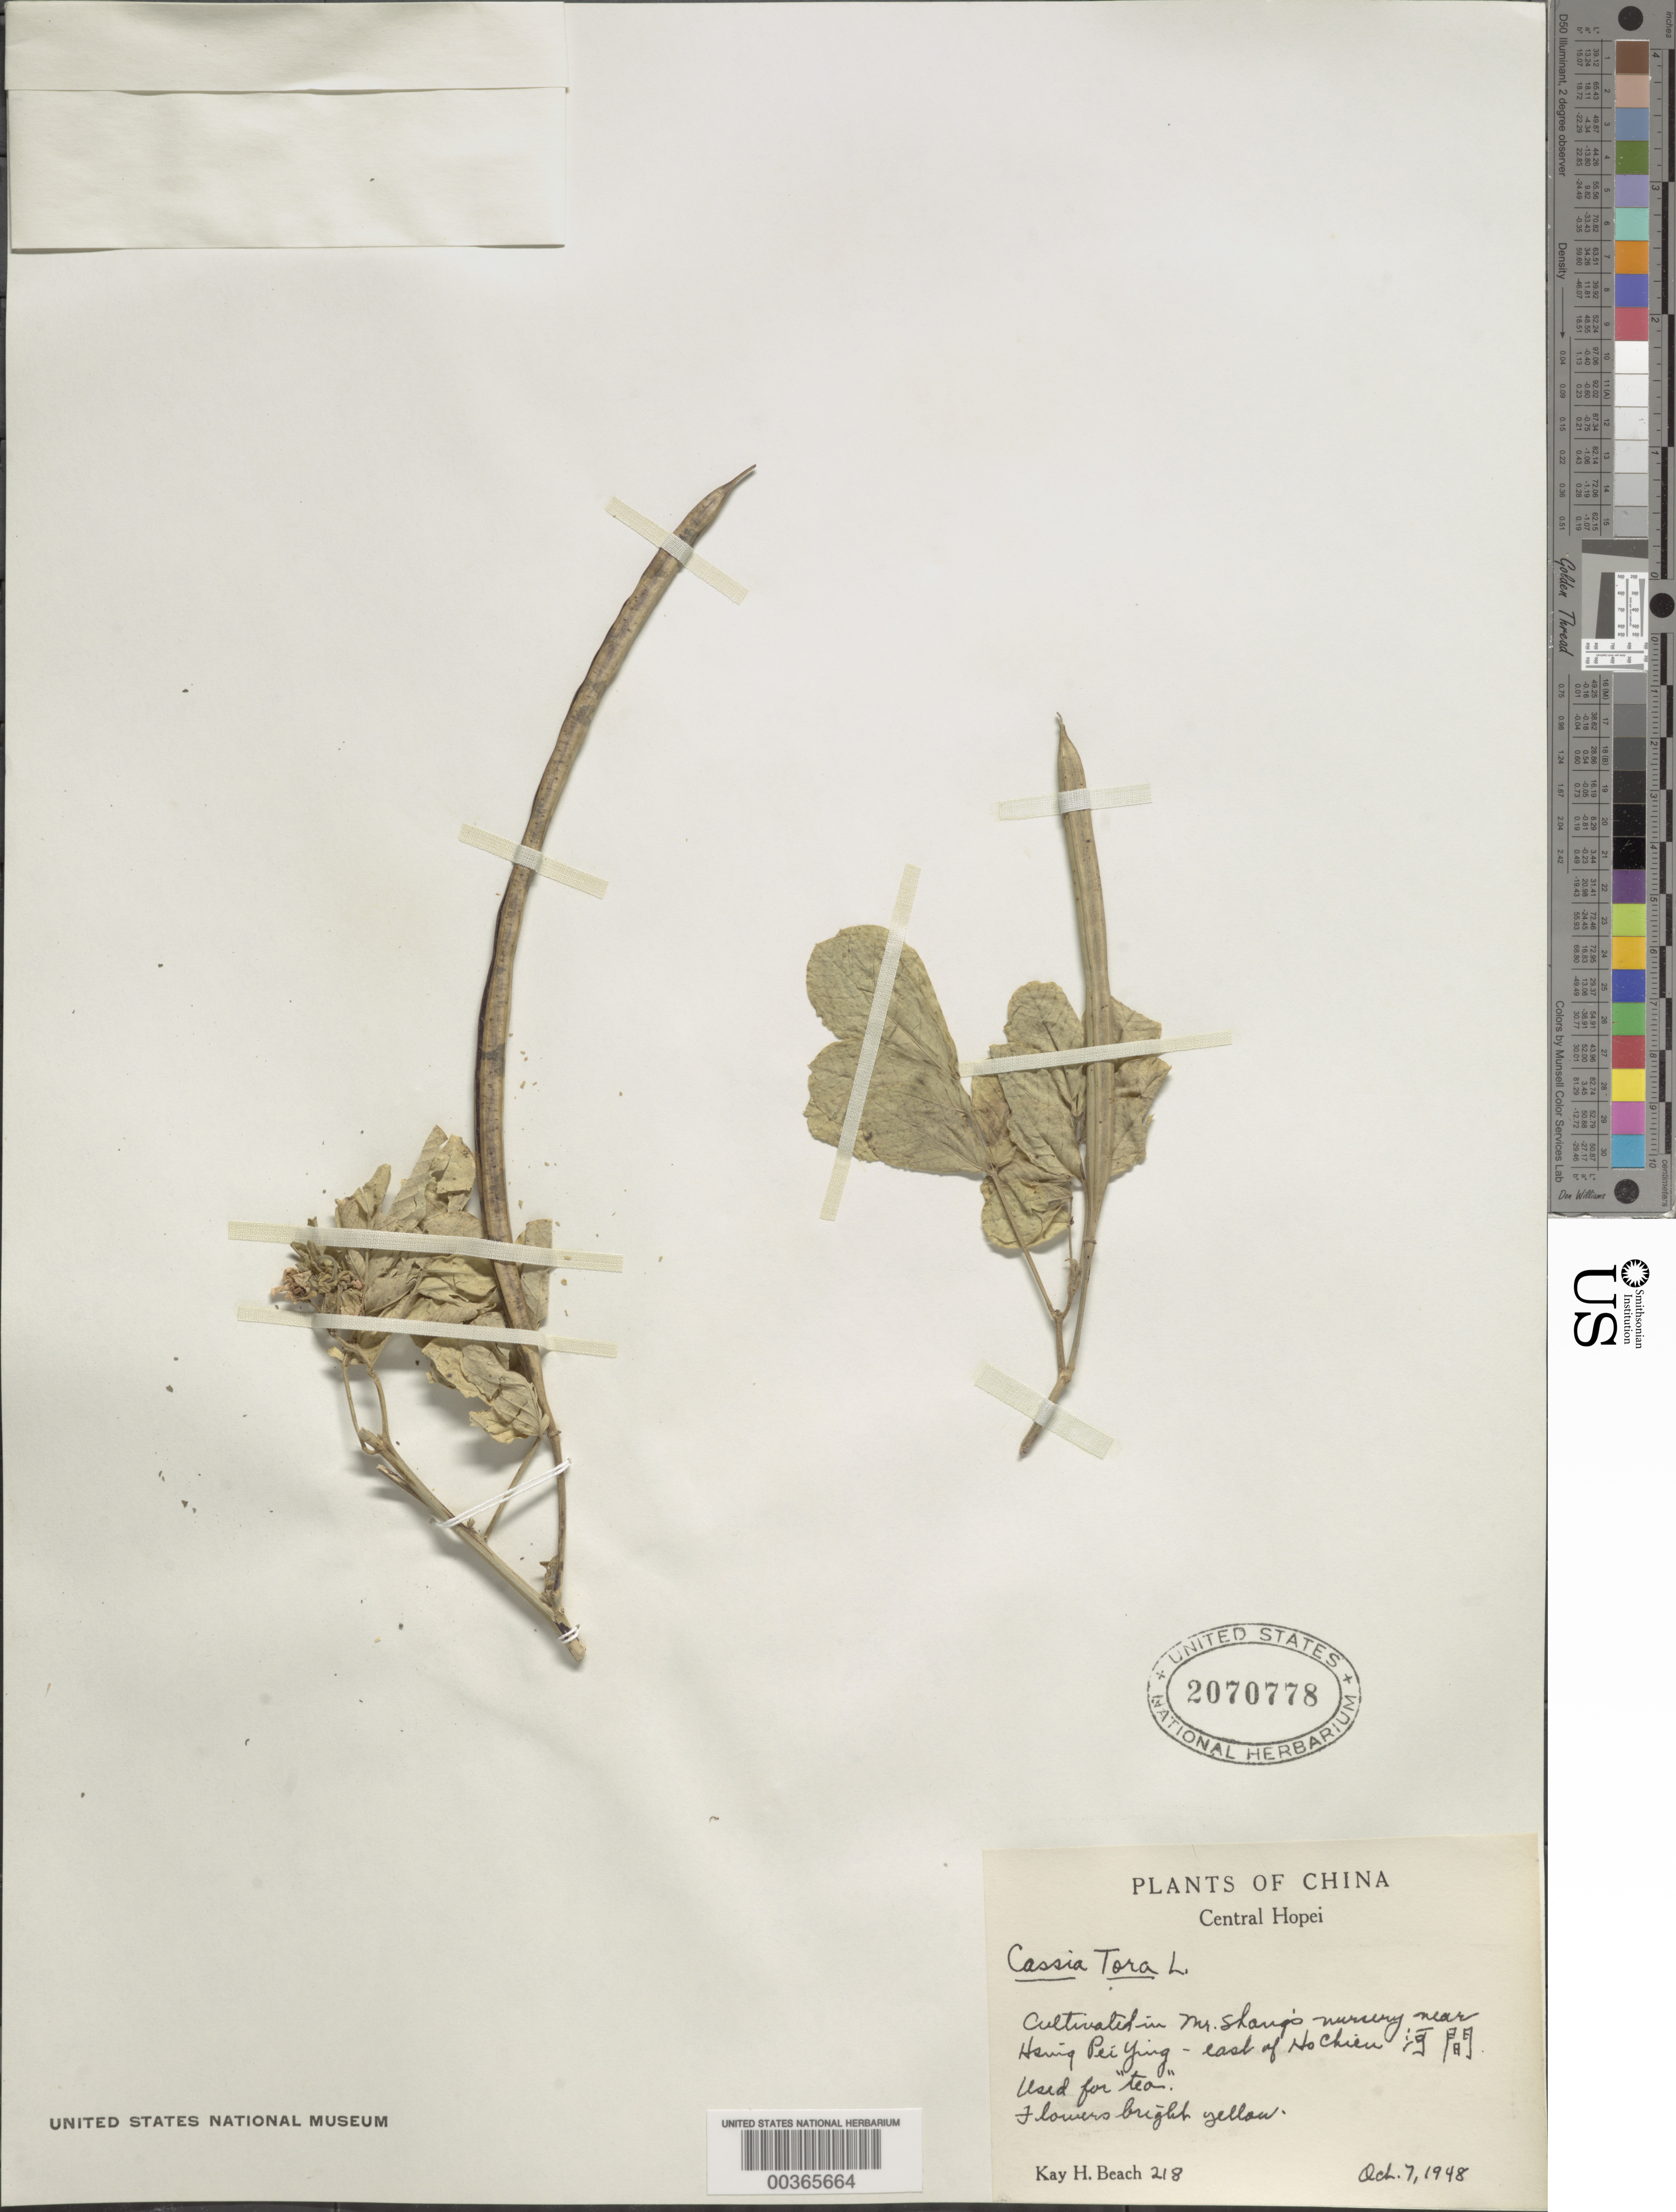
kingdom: Plantae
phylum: Tracheophyta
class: Magnoliopsida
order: Fabales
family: Fabaceae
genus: Senna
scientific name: Senna obtusifolia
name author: (L.) H.S. Irwin & Barneby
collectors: K. H. Beach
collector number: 218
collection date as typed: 07 Oct 1948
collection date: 1948-10-07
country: China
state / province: Hebei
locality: Near hsing pei ying, e of ho chien in mr. shang's nursery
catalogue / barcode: US 2070778